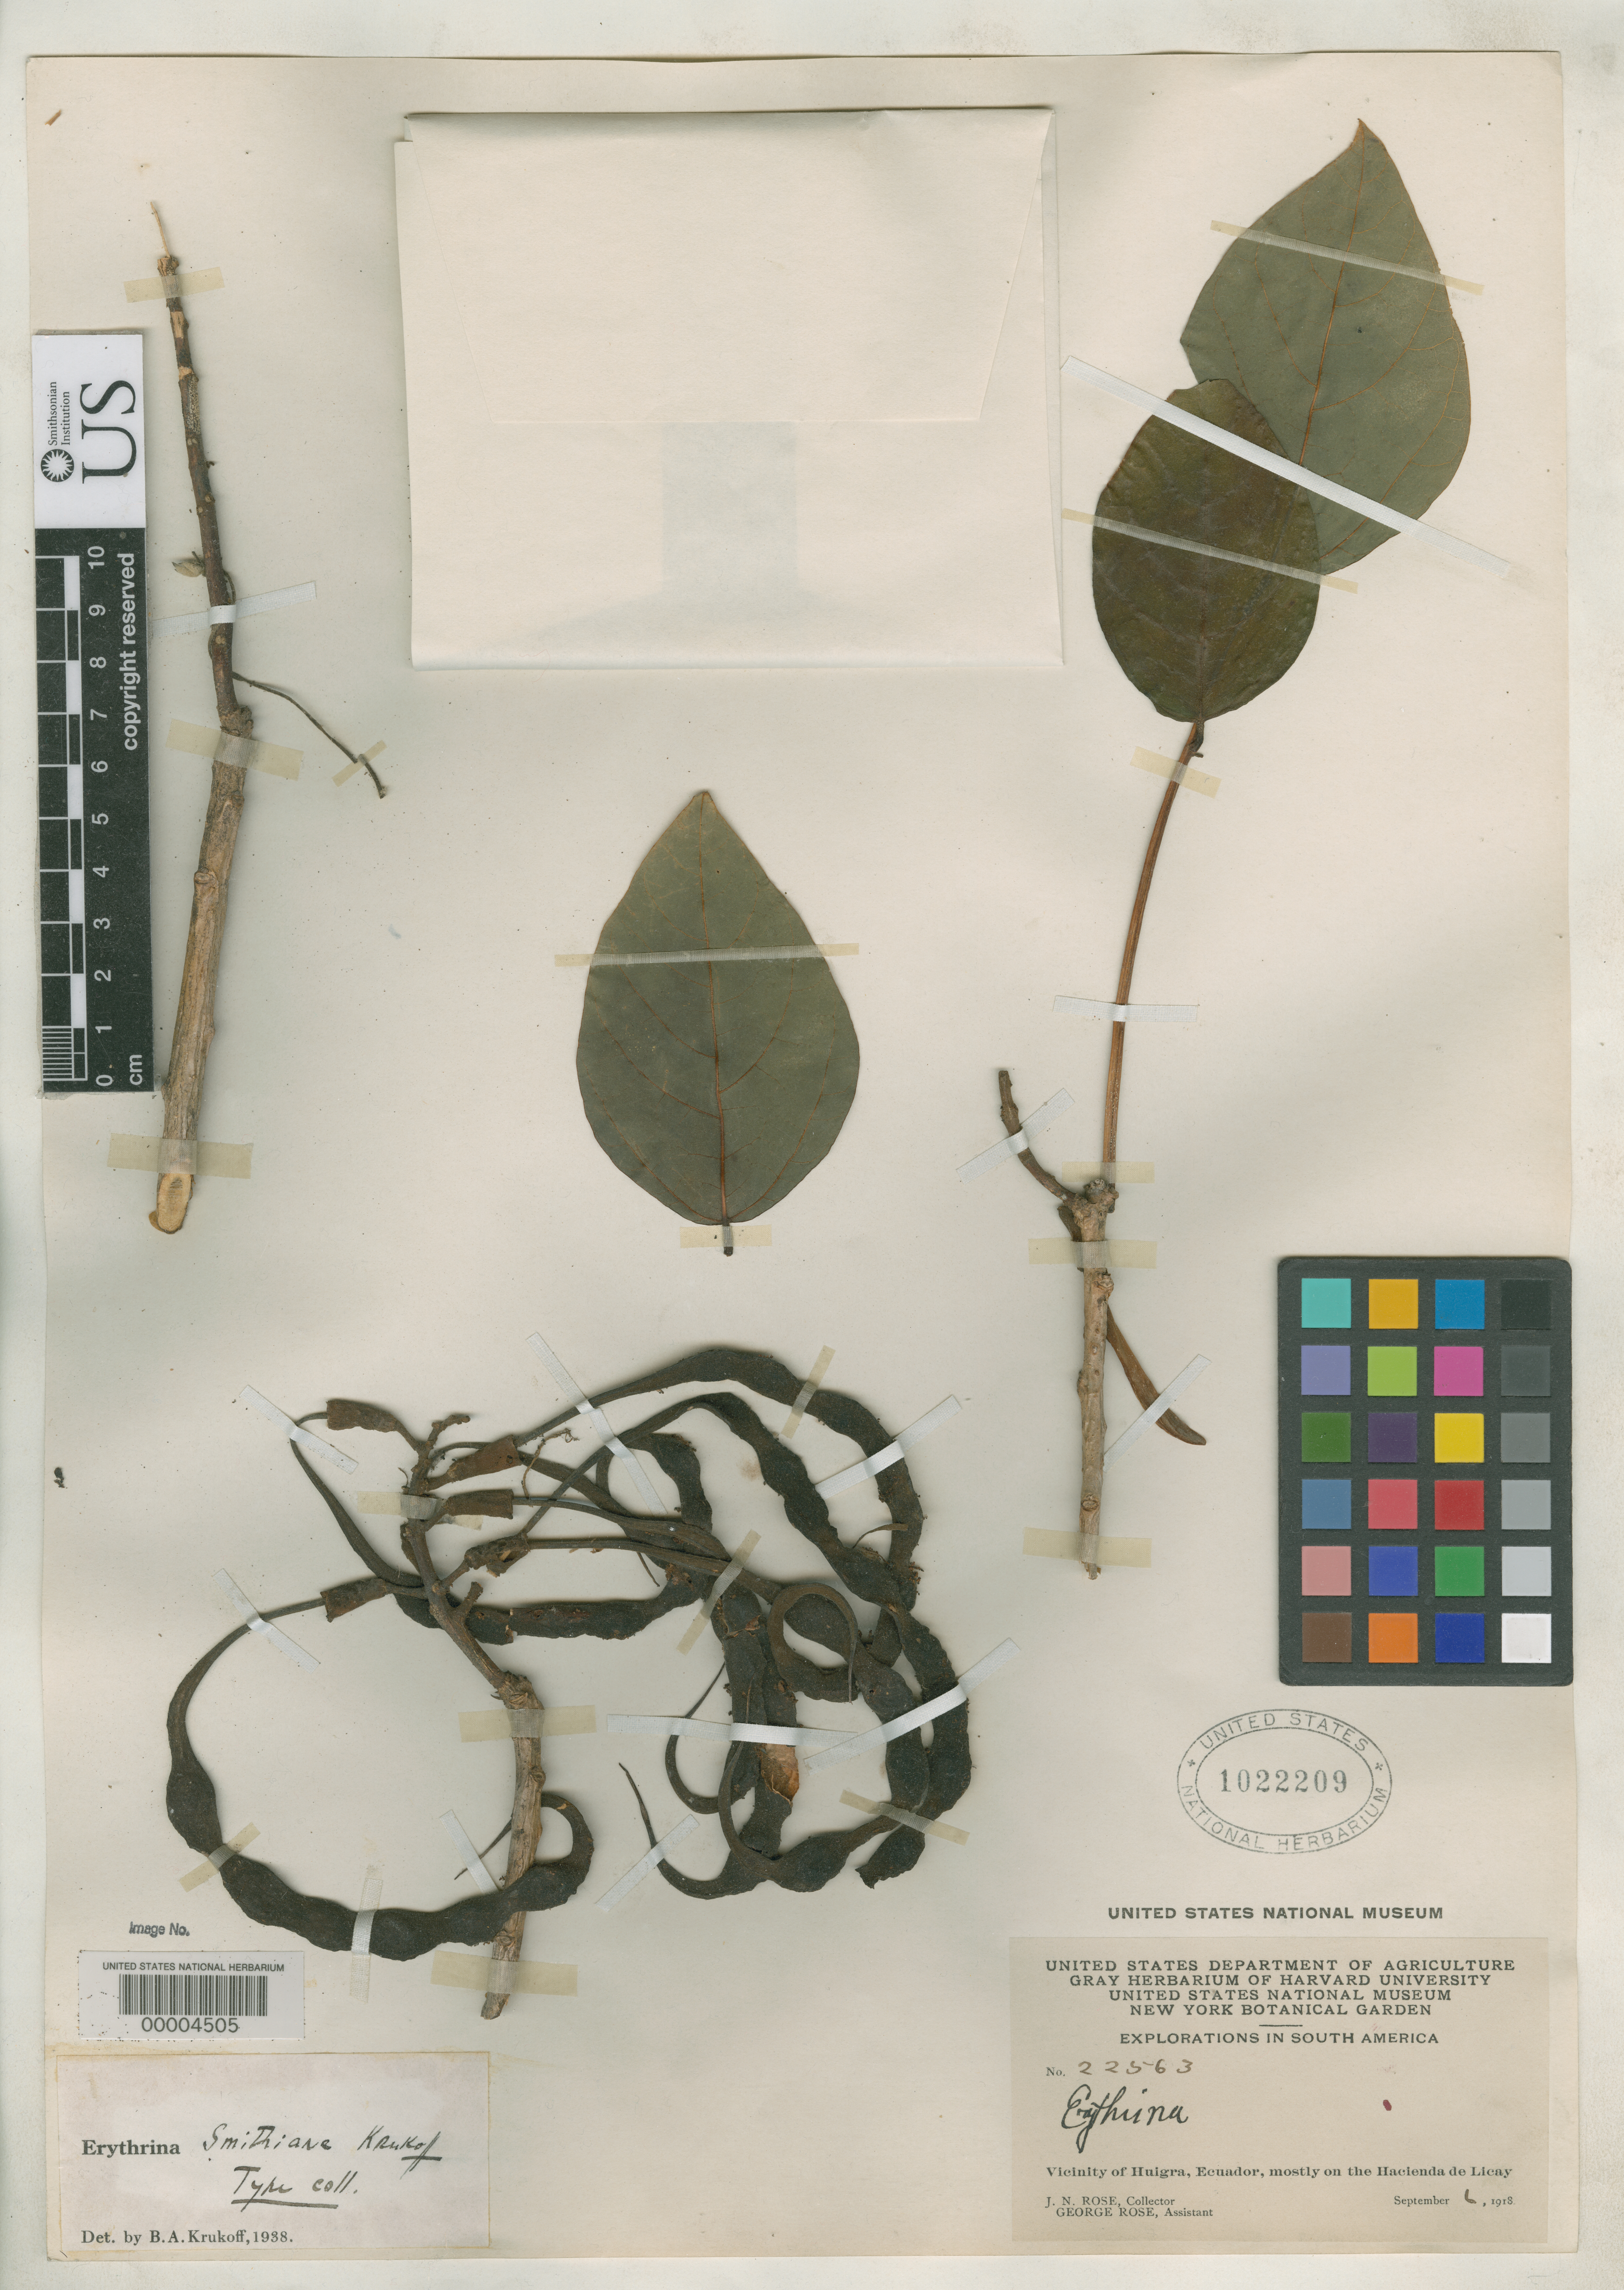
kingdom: Plantae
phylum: Tracheophyta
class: Magnoliopsida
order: Fabales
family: Fabaceae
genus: Erythrina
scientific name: Erythrina smithiana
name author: Krukoff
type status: Isotype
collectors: J. N. Rose & G. Rose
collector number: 22563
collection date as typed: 06 Sep 1918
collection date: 1918-09-06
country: Ecuador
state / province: Chimborazo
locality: Vicinity of Huigra, Hacienda de Licay.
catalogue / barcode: US 1022209